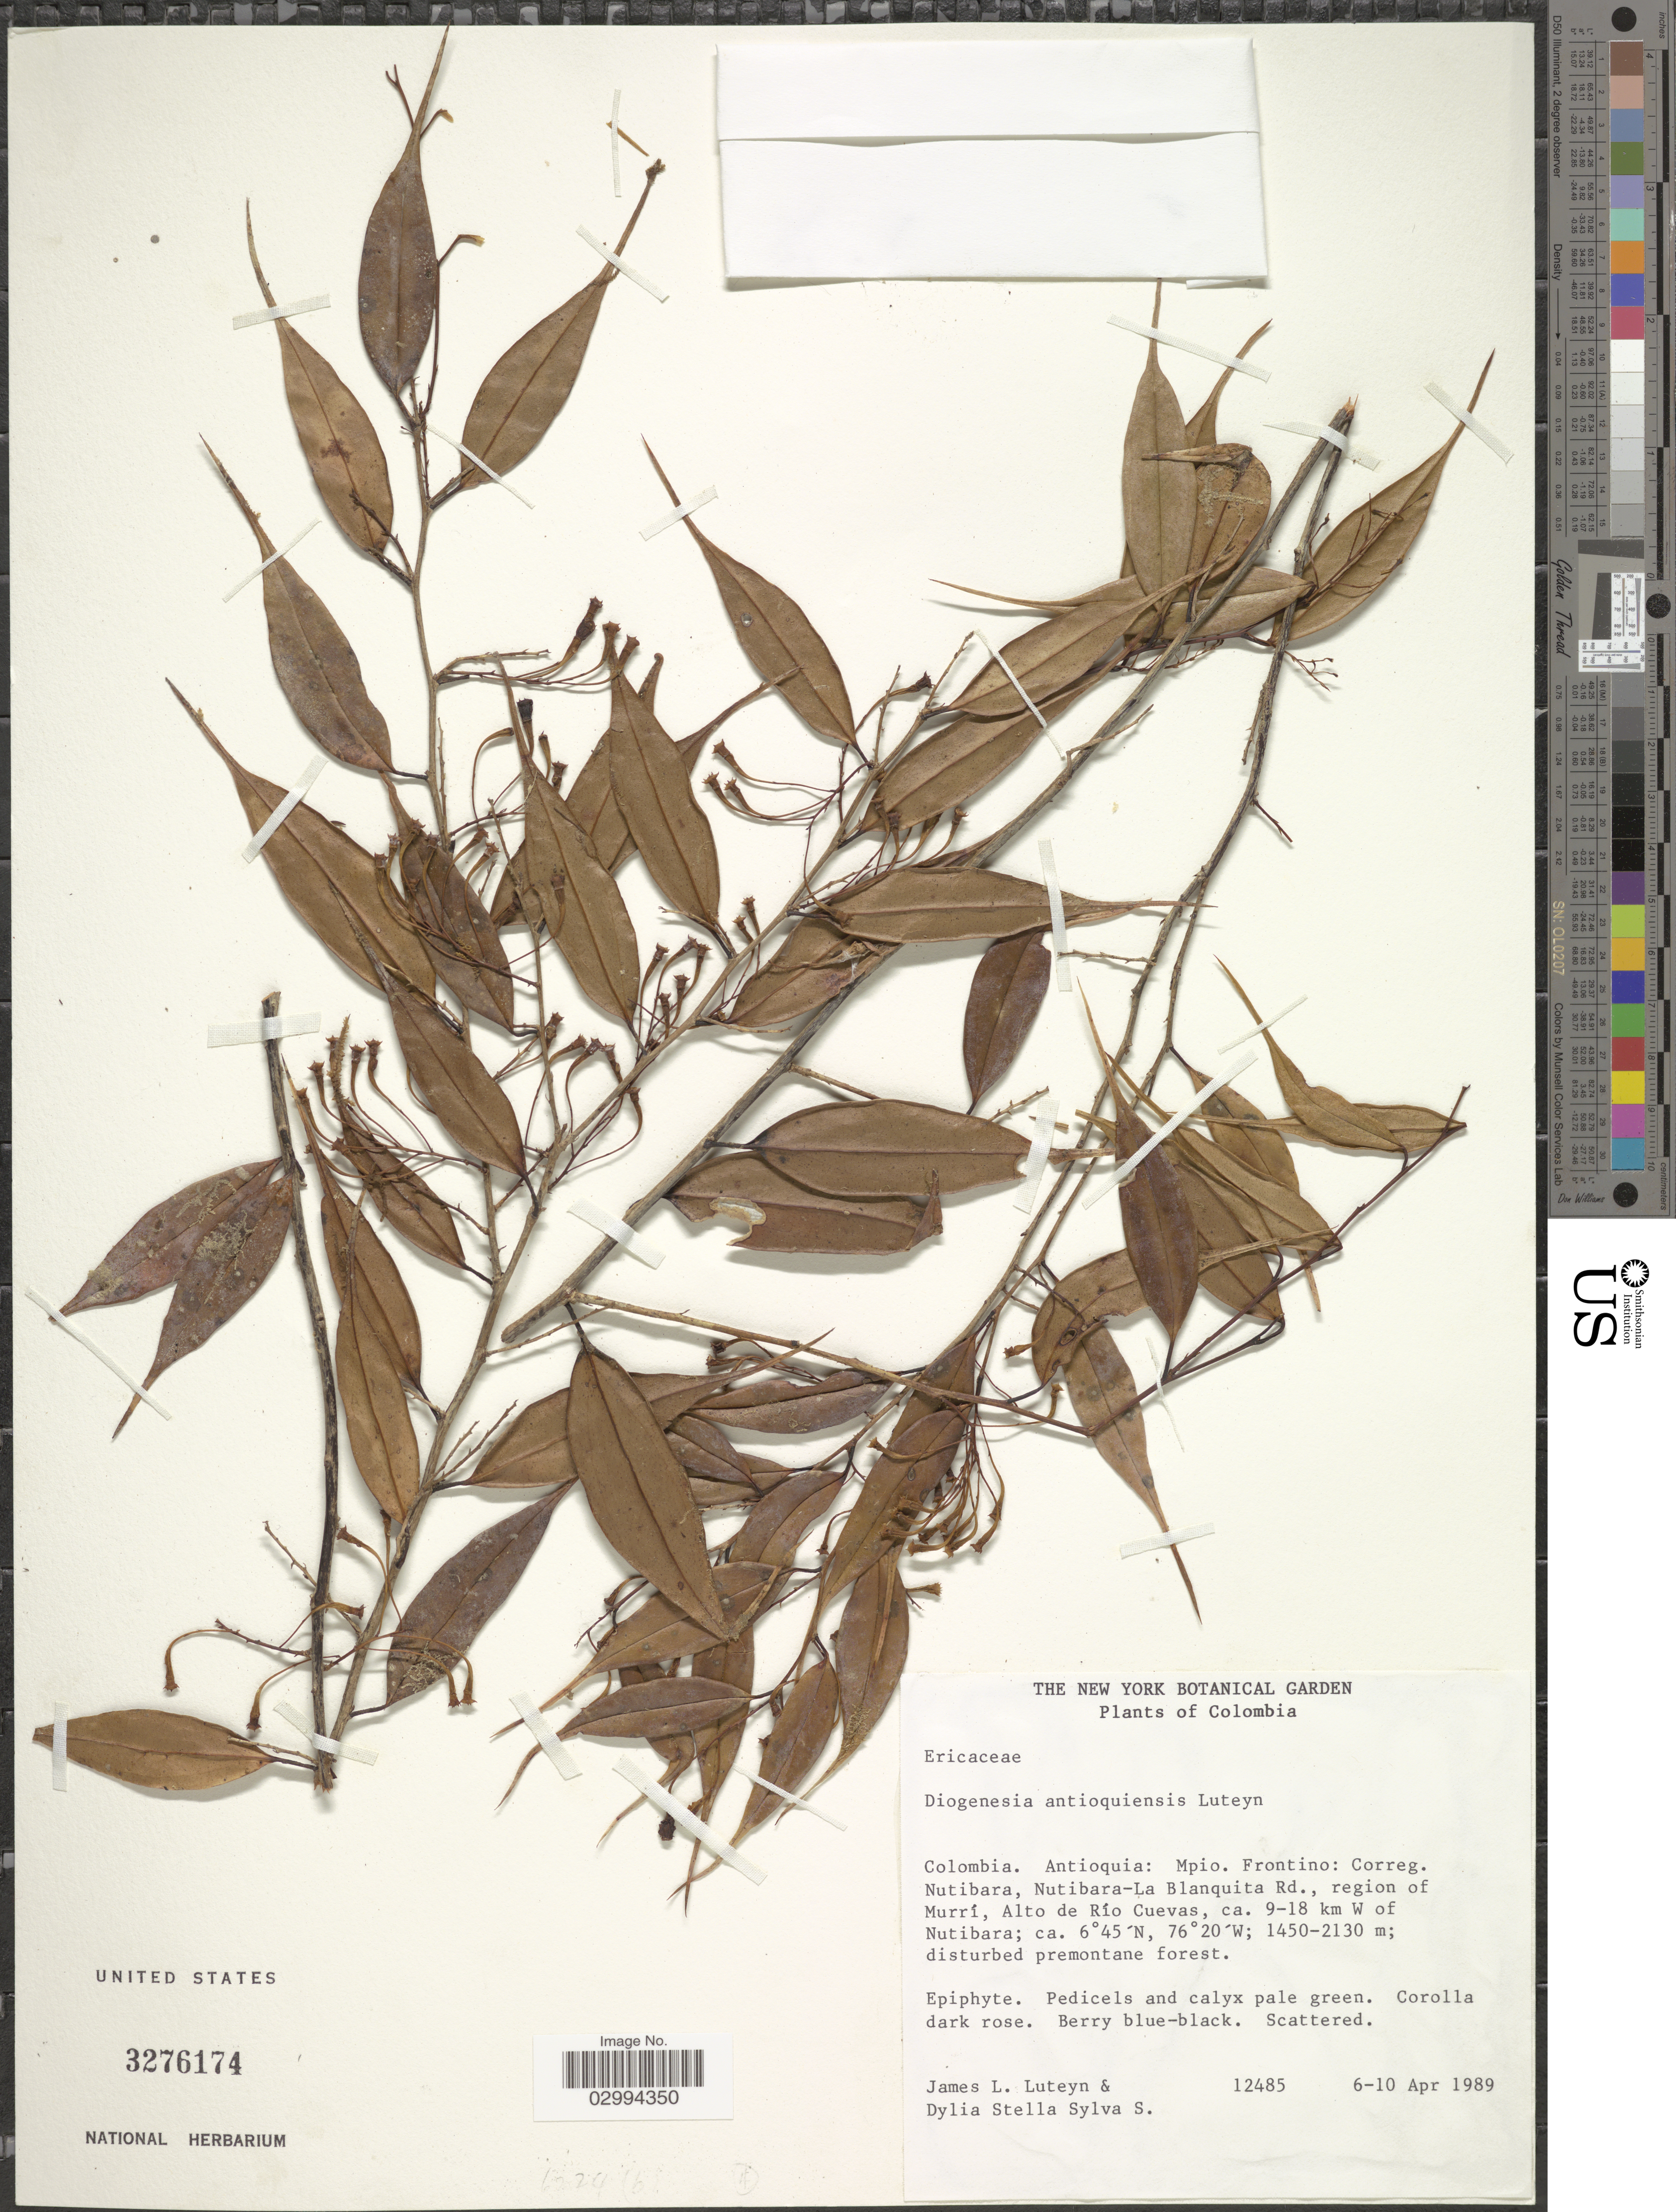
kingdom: Plantae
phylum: Tracheophyta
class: Magnoliopsida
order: Ericales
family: Ericaceae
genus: Diogenesia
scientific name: Diogenesia antioquiensis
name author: Luteyn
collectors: J. L. Luteyn & Stella Sylva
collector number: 12485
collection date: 1989-04-06/1989-04-10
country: Colombia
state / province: Antioquia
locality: Mpio. Frontino: Correg. Nutibara, Nutibara-La Blanquita Rd., region of Murrí, Alto de Río Cuevas, ca. 9-18 km W of Nutibara.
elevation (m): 1450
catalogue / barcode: US 3276174